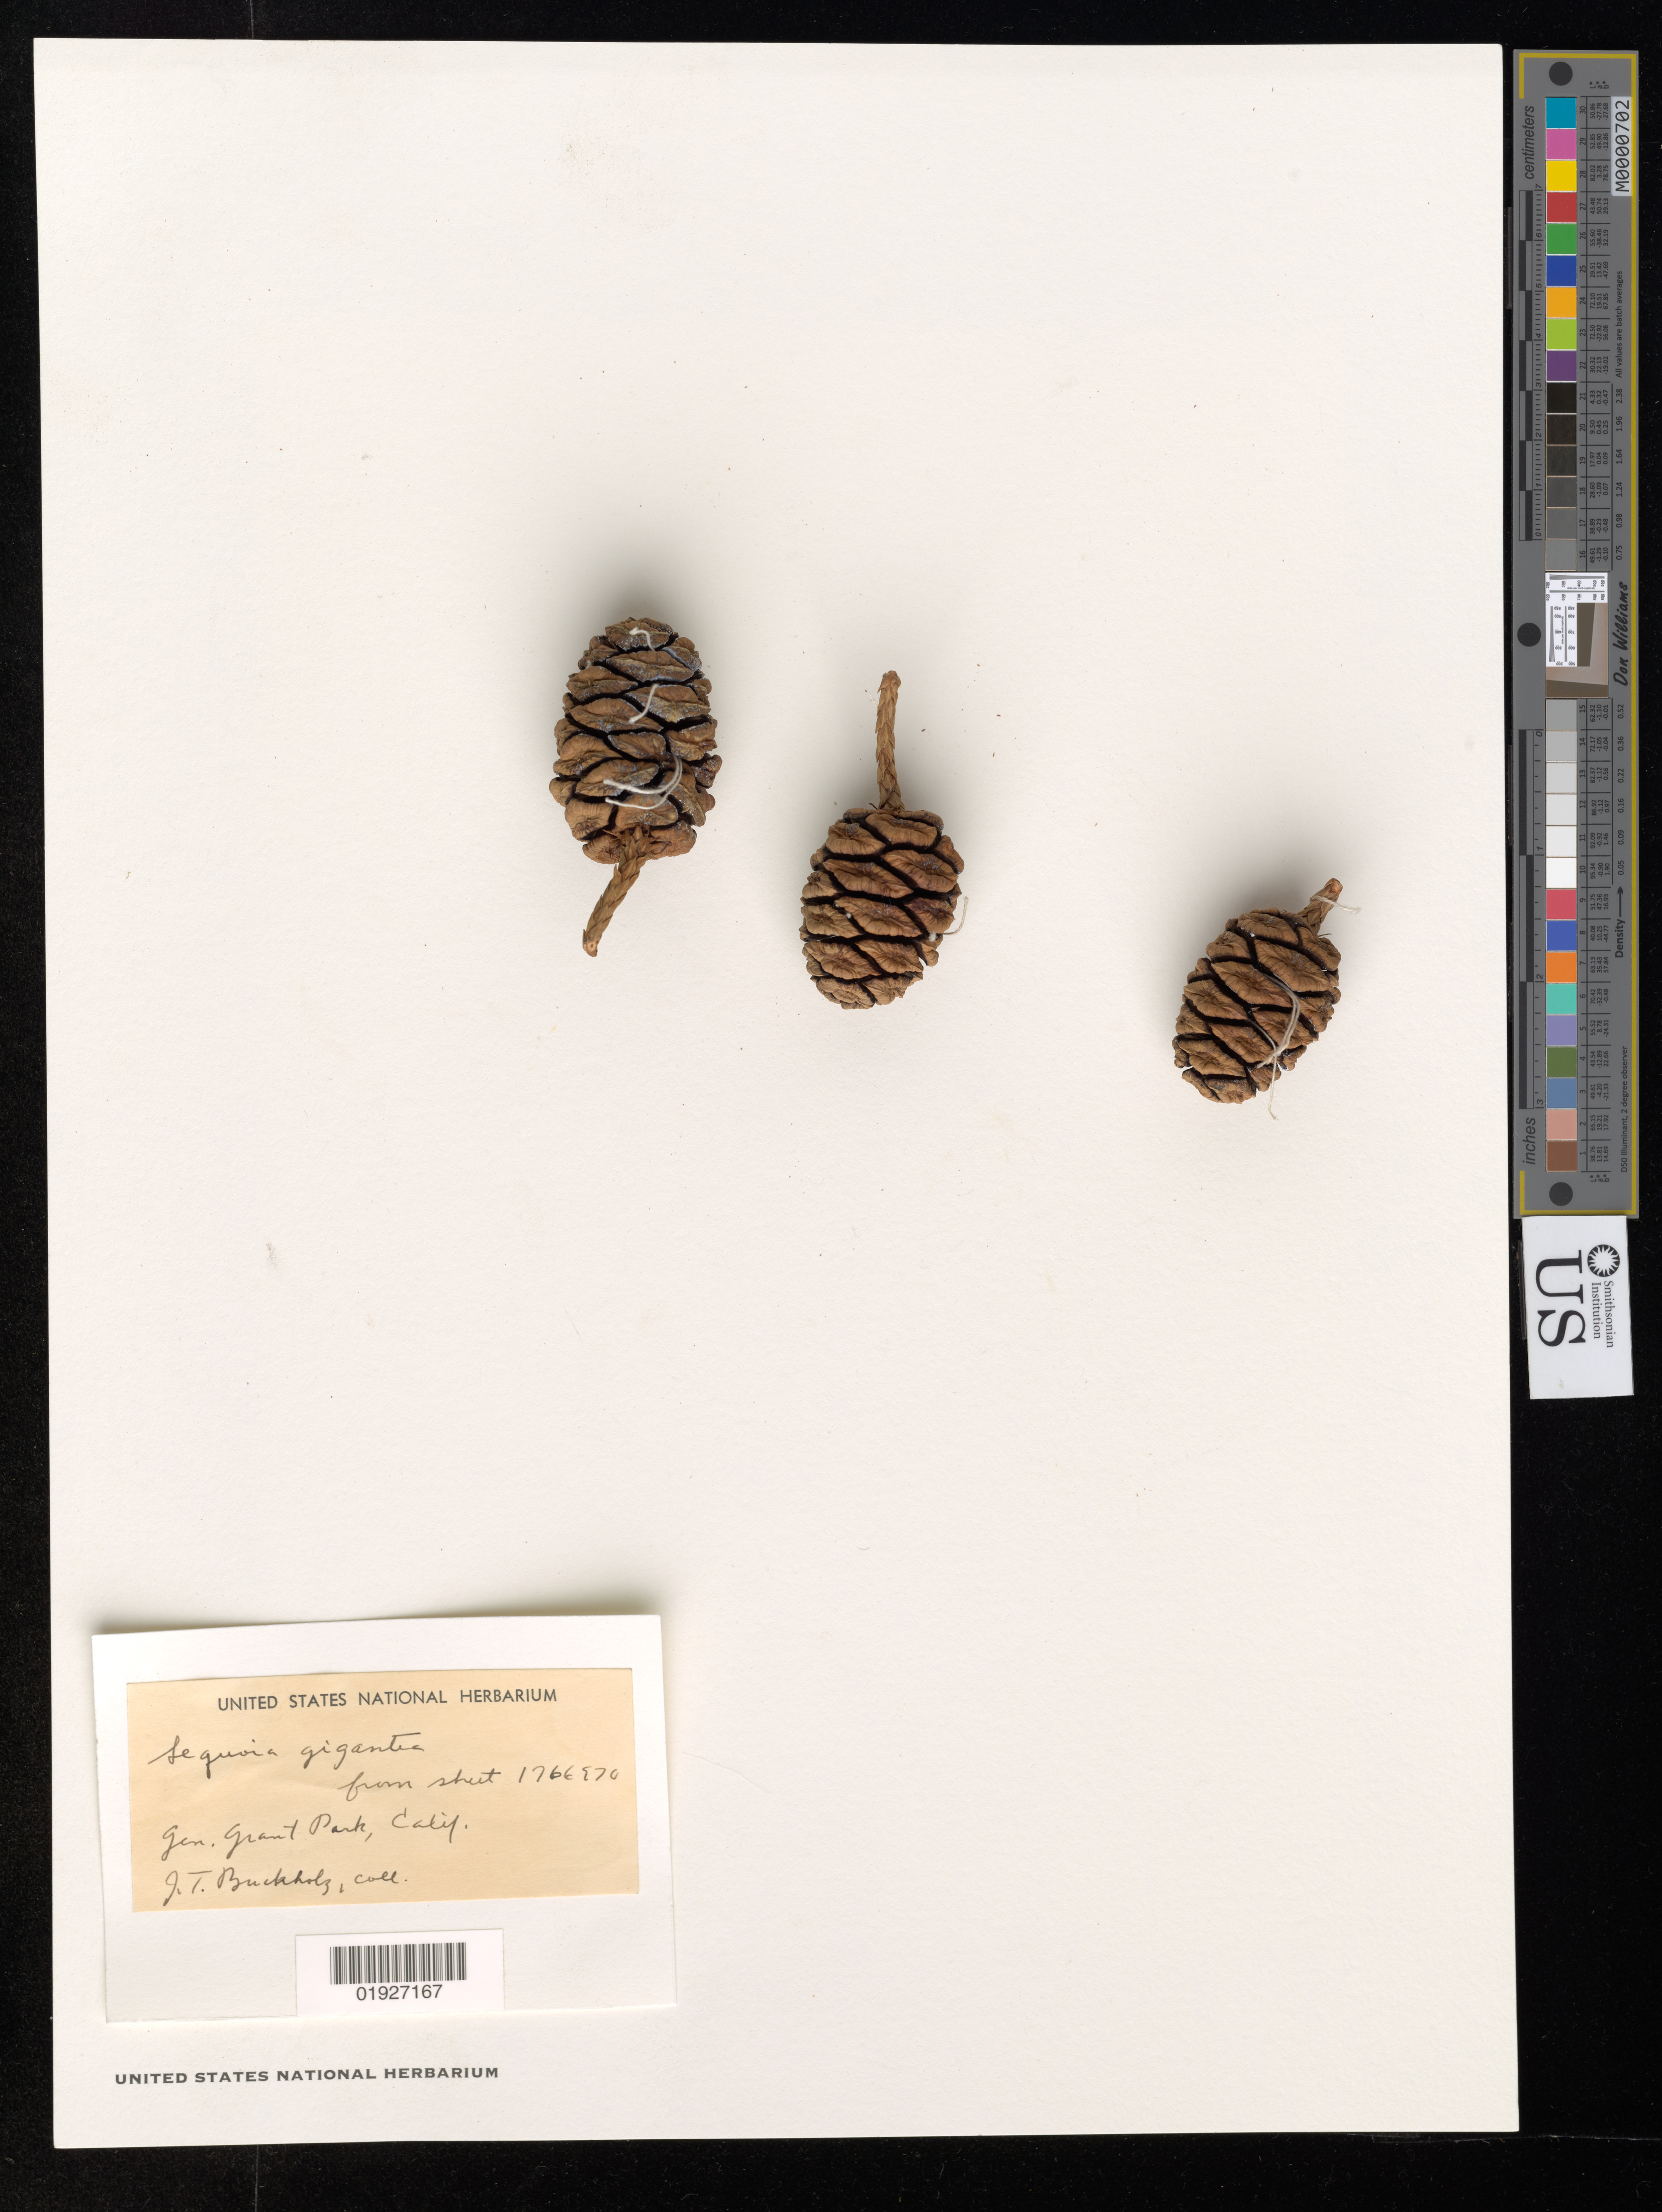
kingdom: Plantae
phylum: Tracheophyta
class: Pinopsida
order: Pinales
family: Cupressaceae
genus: Sequoia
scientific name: Sequoia gigantea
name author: (Lindl.) Decne.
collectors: J. T. Buchholz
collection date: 1936-04-28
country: United States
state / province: California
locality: Dept. of Botany, Univ. of Illinois, in grant Nat'l Park